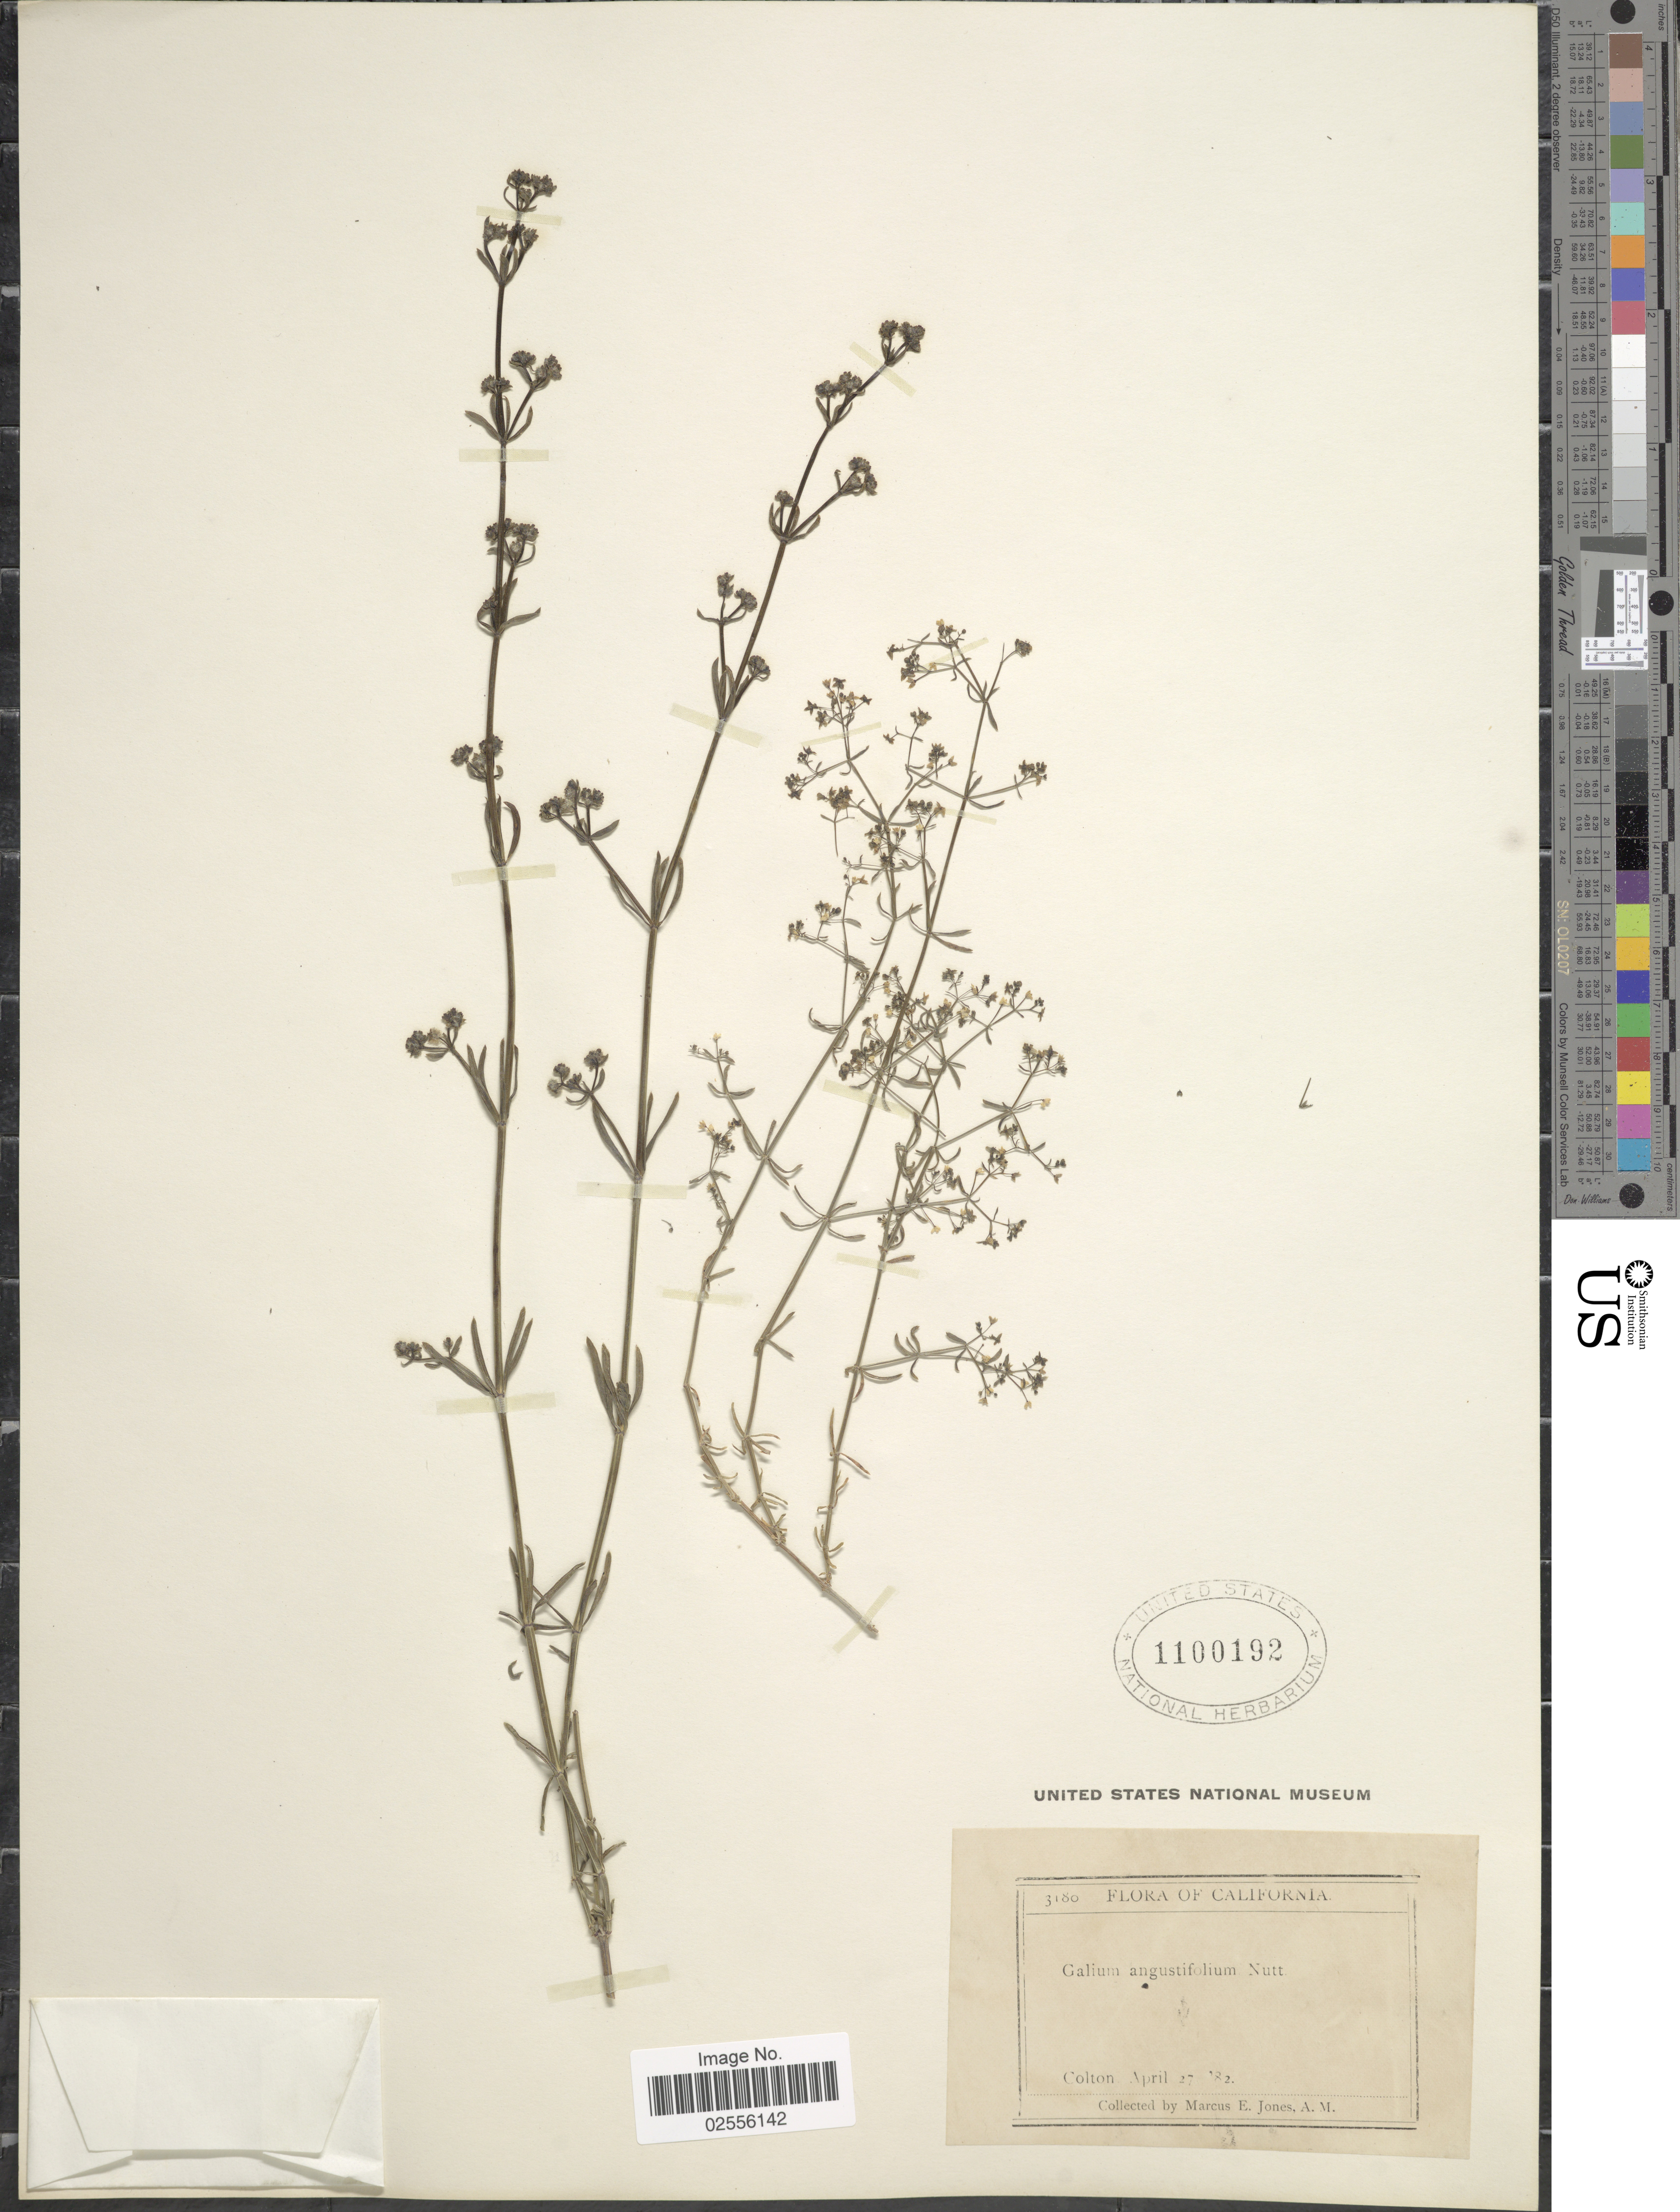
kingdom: Plantae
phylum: Tracheophyta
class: Magnoliopsida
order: Gentianales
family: Rubiaceae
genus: Galium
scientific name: Galium angustifolium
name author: Nutt.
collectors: M. E. Jones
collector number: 3180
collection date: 1882-04-27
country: United States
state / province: California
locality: Colton.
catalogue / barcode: US 1100192